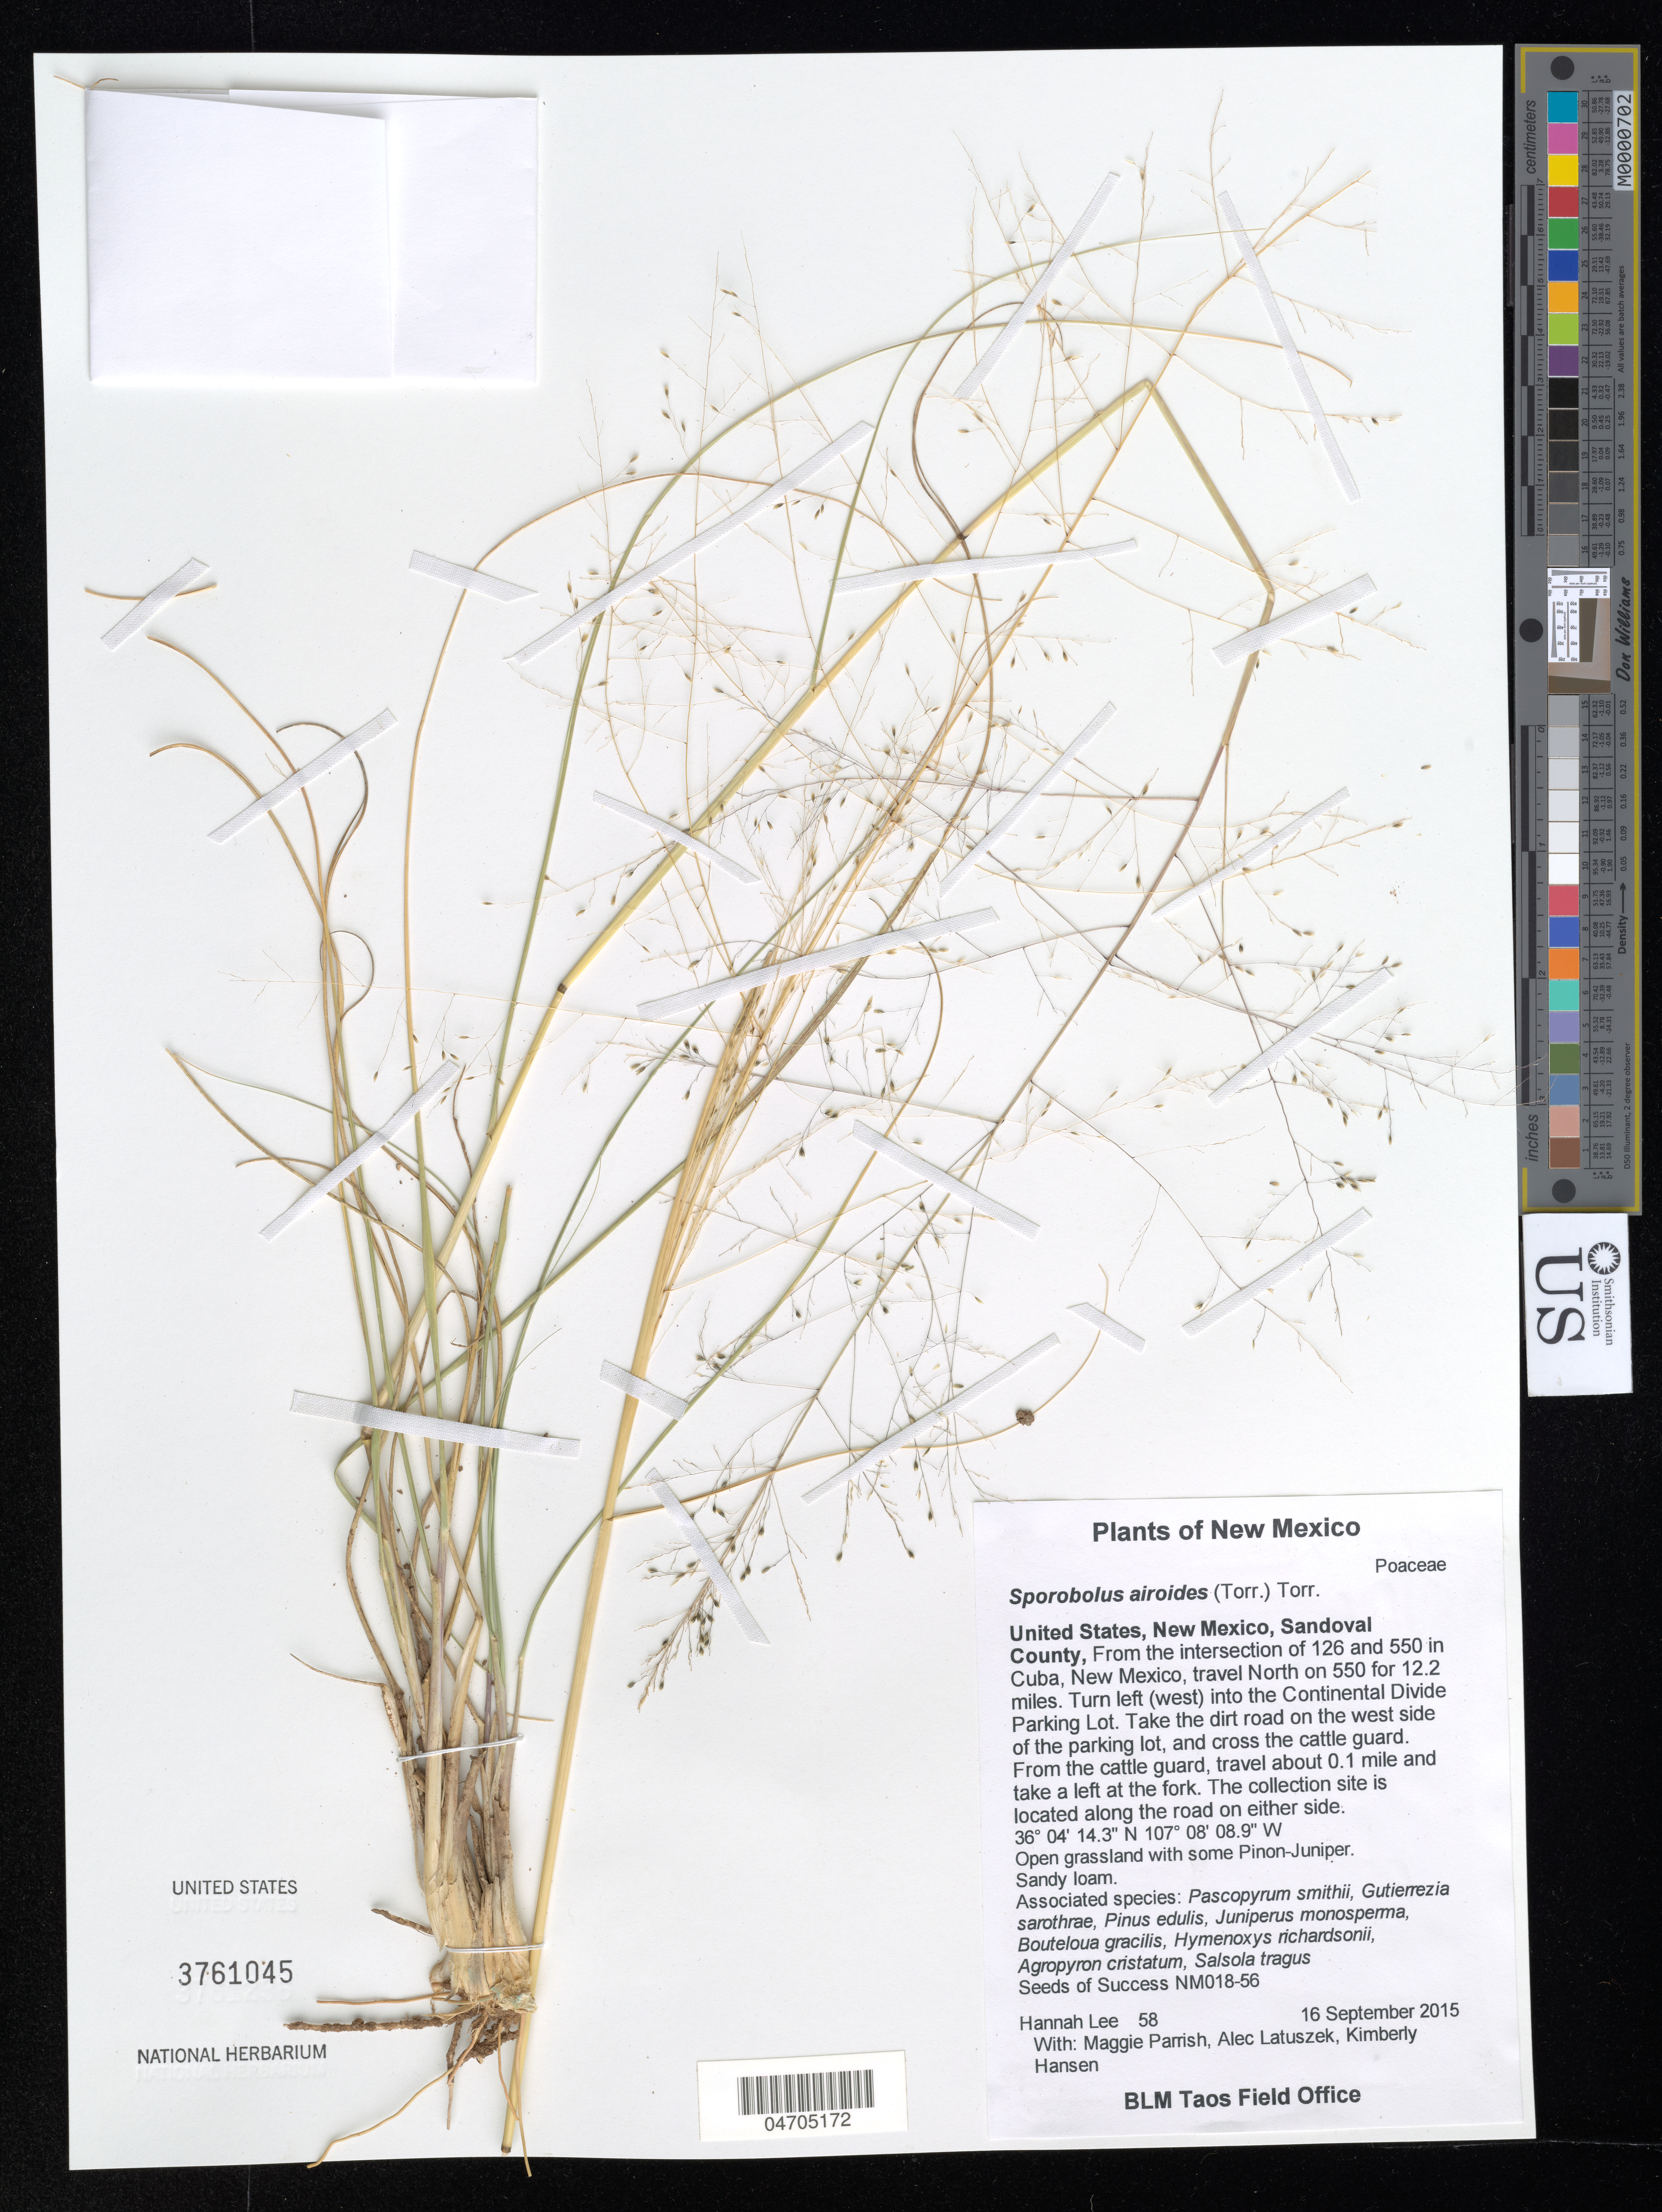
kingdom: Plantae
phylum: Tracheophyta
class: Liliopsida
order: Poales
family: Poaceae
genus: Sporobolus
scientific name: Sporobolus airoides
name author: (Torr.) Torr.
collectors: H. Lee, M. Parrish, A. Latuszek & K. Hansen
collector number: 58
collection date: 2015-09-16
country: United States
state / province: New Mexico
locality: Sandoval County, From the intersection of 126 and 550 in Cuba, New Mexico, travel North on 550 for 12.2 miles. Turn left (west) into the Continental Divide Parking Lot. Take the dirt road on the west side of the parking lot, and cross the cattle guard. From the cattle guard, travel about 0.1 mile and take a left at the fork. The collection site is located along the road on either side.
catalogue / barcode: US 3761045